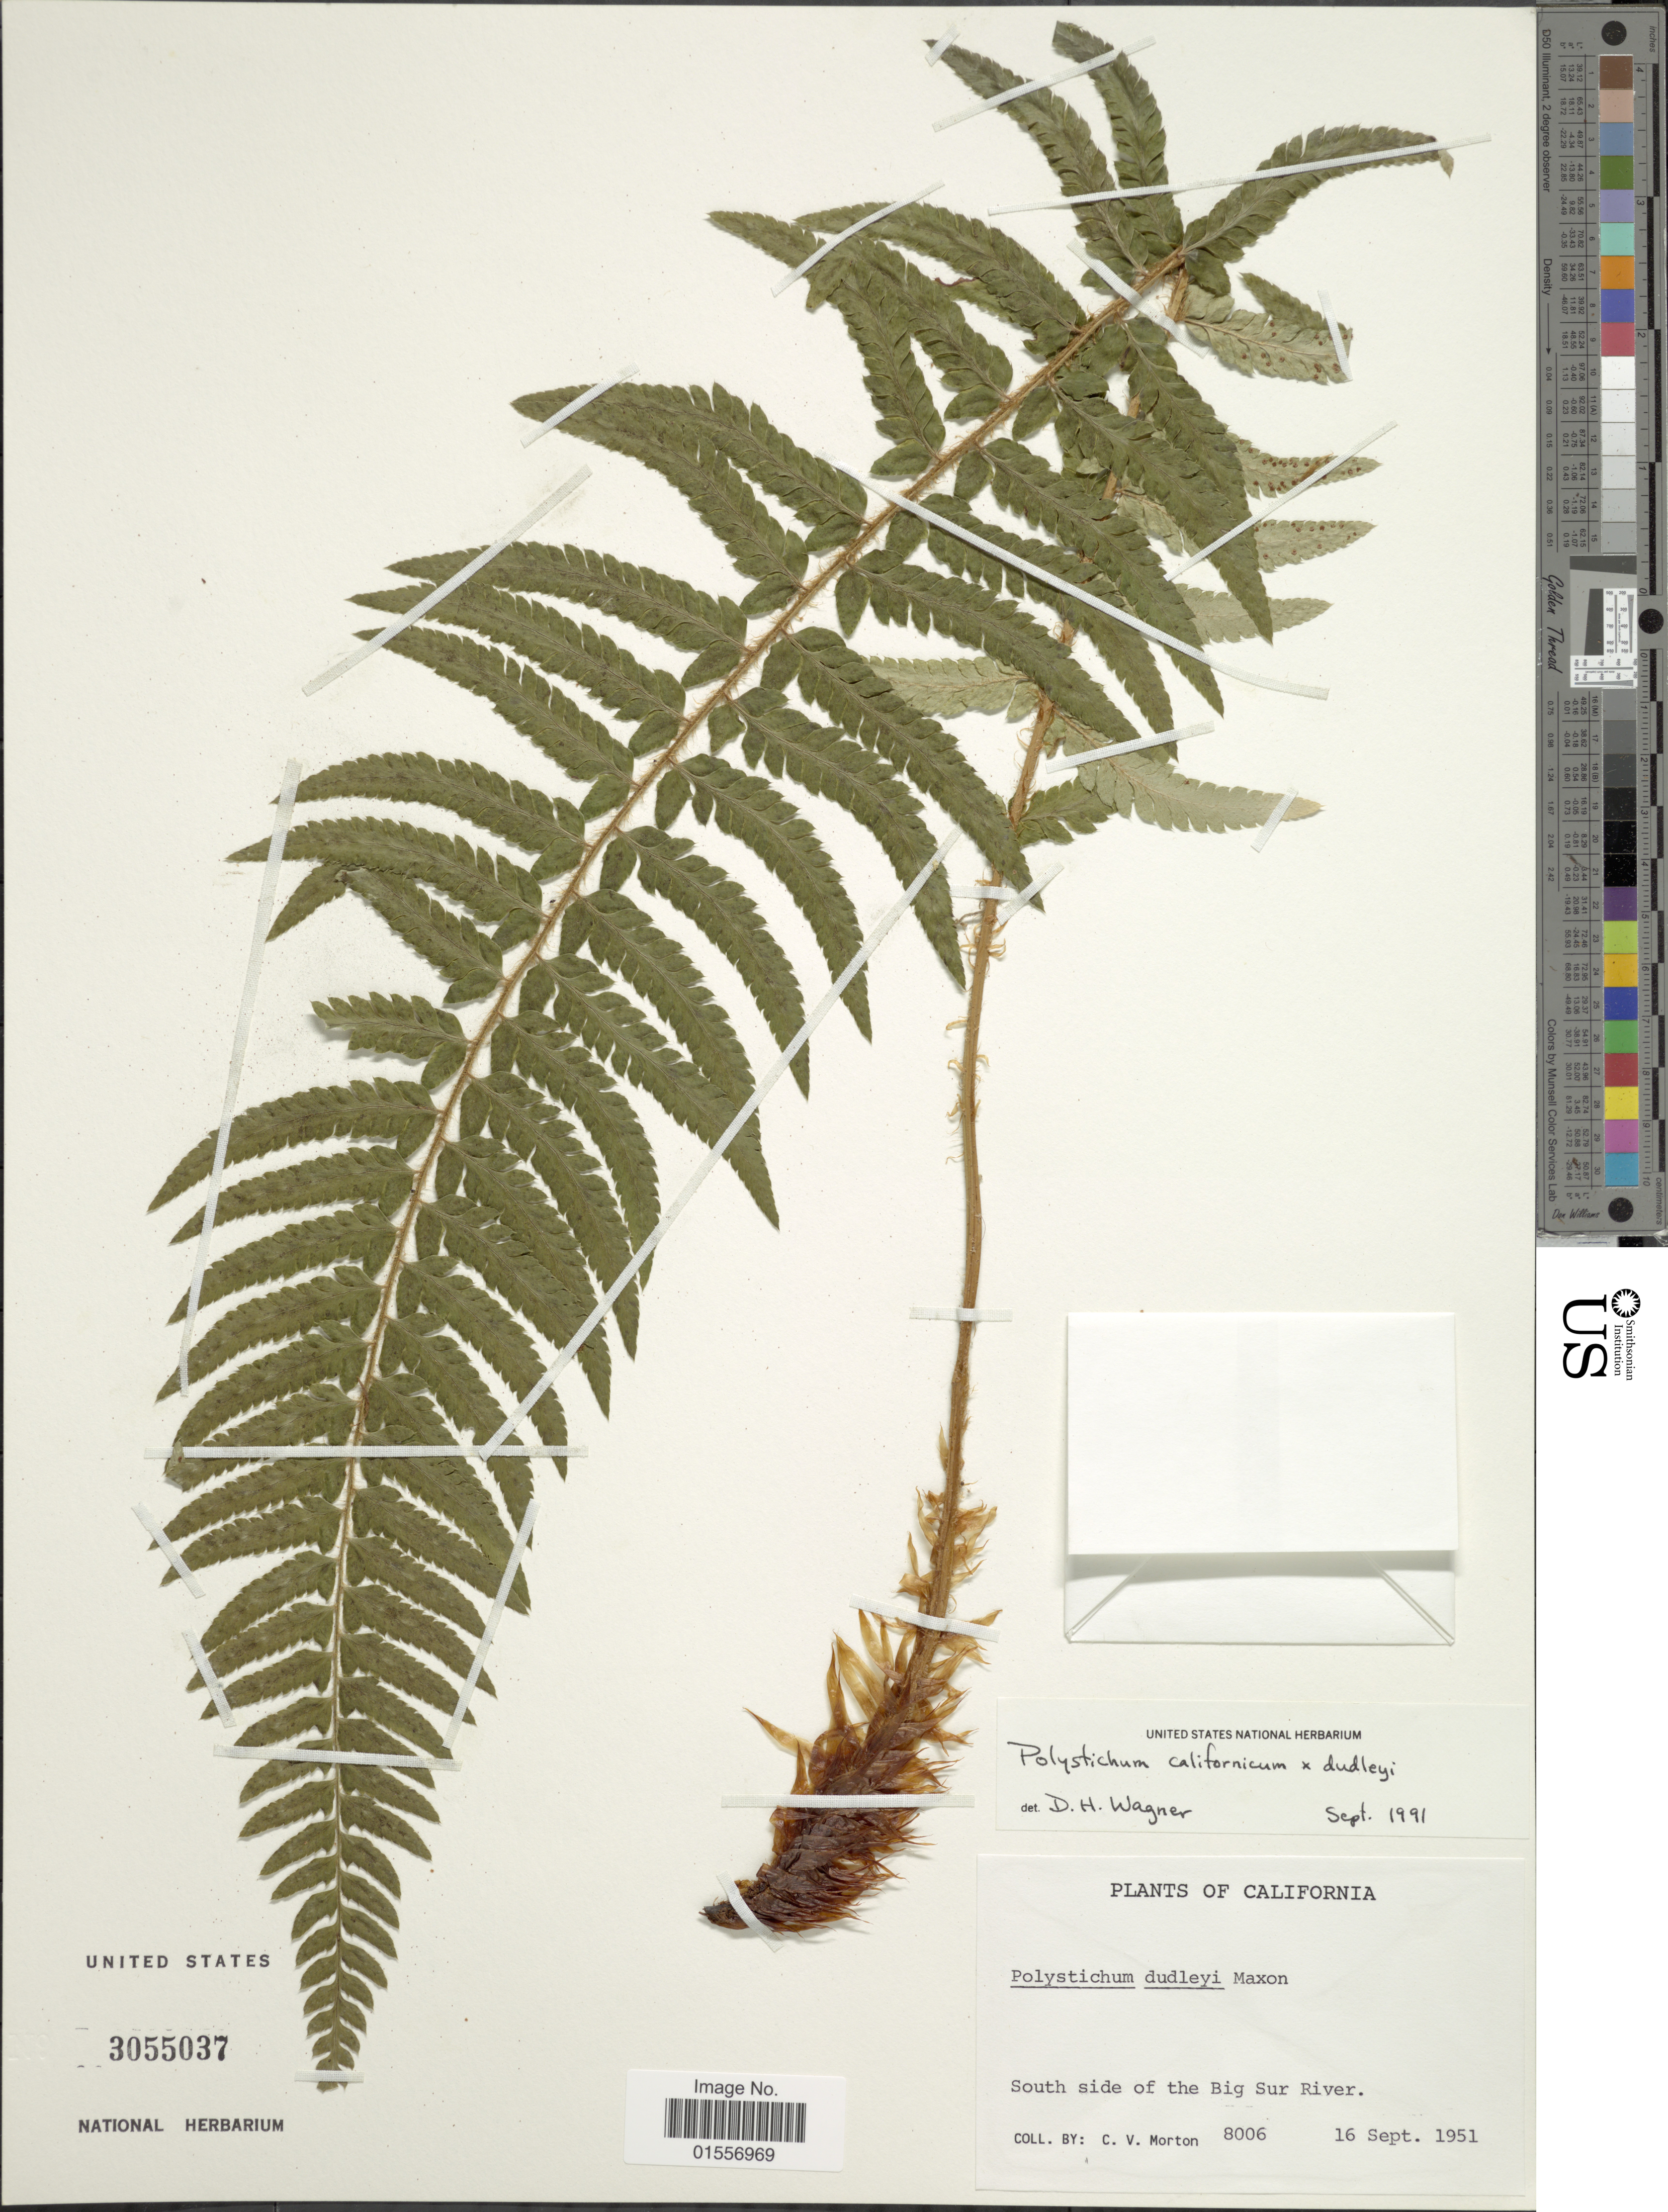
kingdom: Plantae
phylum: Tracheophyta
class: Polypodiopsida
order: Polypodiales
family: Dryopteridaceae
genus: Polystichum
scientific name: Polystichum californicum x P. dudleyi Maxon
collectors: C. V. Morton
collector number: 8006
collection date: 1951-09-16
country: United States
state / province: California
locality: South side of the Big Sur River.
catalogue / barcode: US 3055037